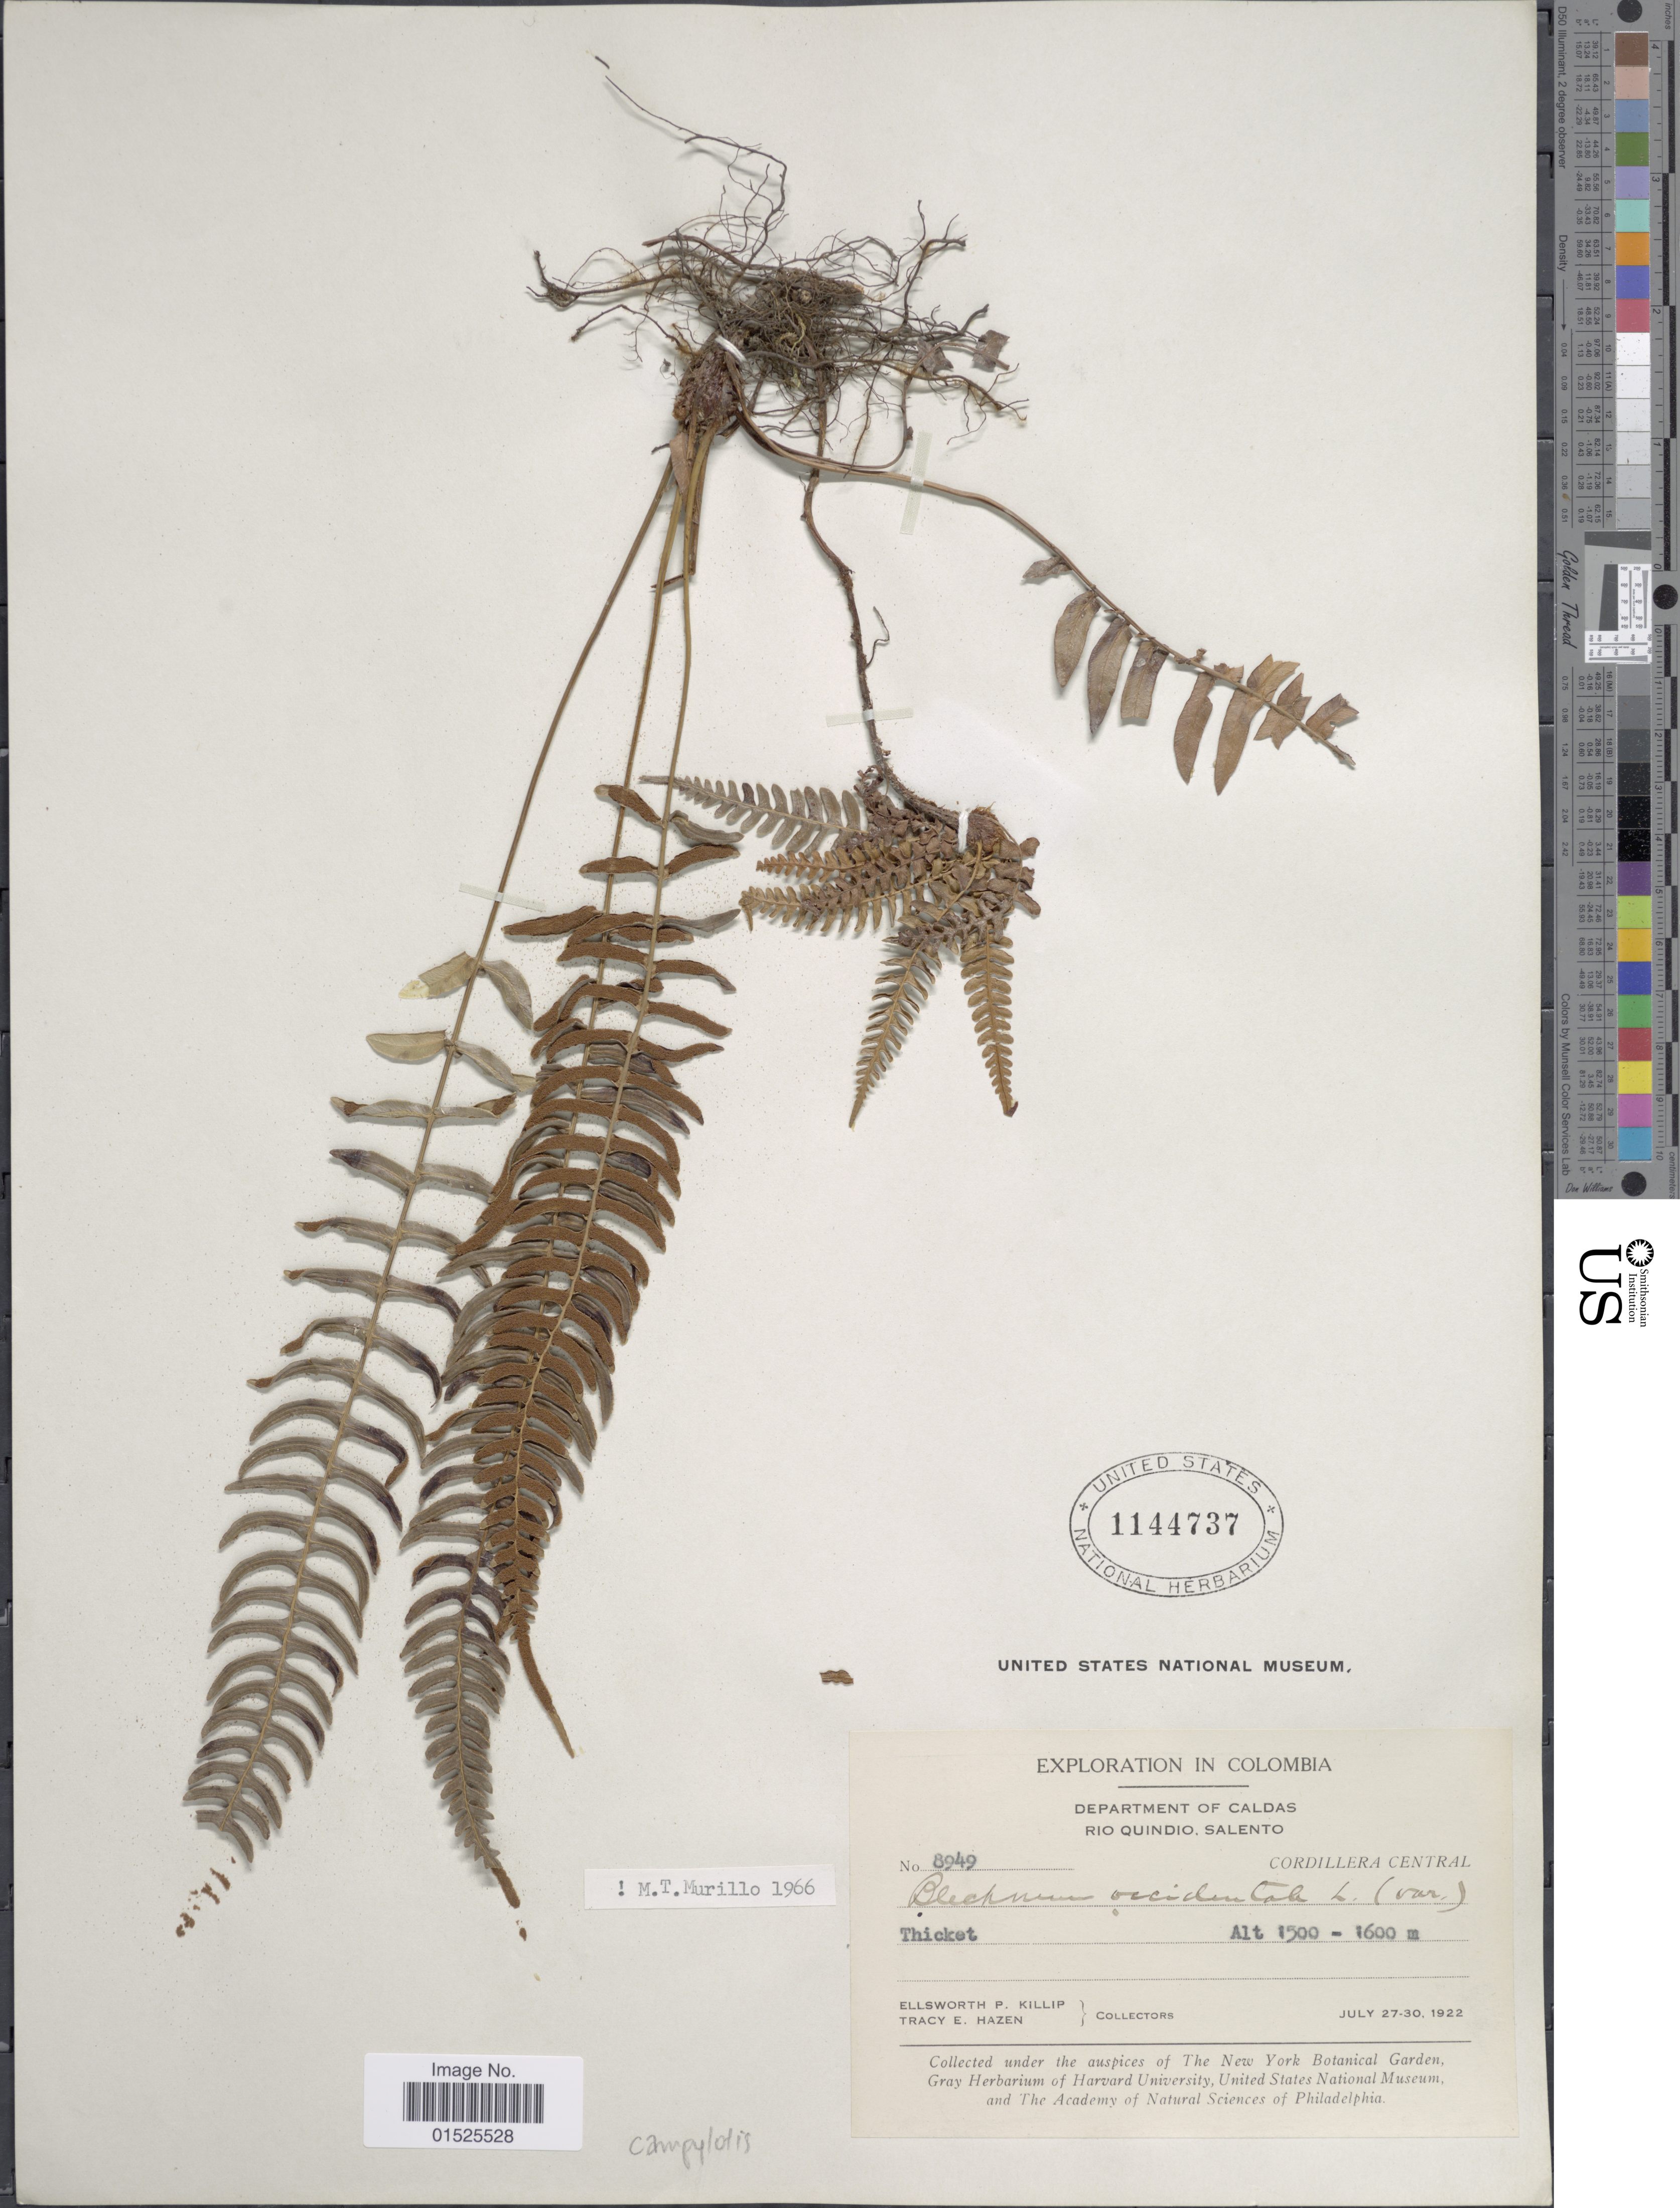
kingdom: Plantae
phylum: Tracheophyta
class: Polypodiopsida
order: Polypodiales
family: Blechnaceae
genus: Blechnum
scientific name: Blechnum camplyotis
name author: (Kunze) J. Sm.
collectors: E. P. Killip & T. E. Hazen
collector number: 8949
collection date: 1922-07-27/1922-07-30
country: Colombia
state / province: Caldas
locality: Rio Quindio, Salento. Cordillera Central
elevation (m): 1500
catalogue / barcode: US 1144737